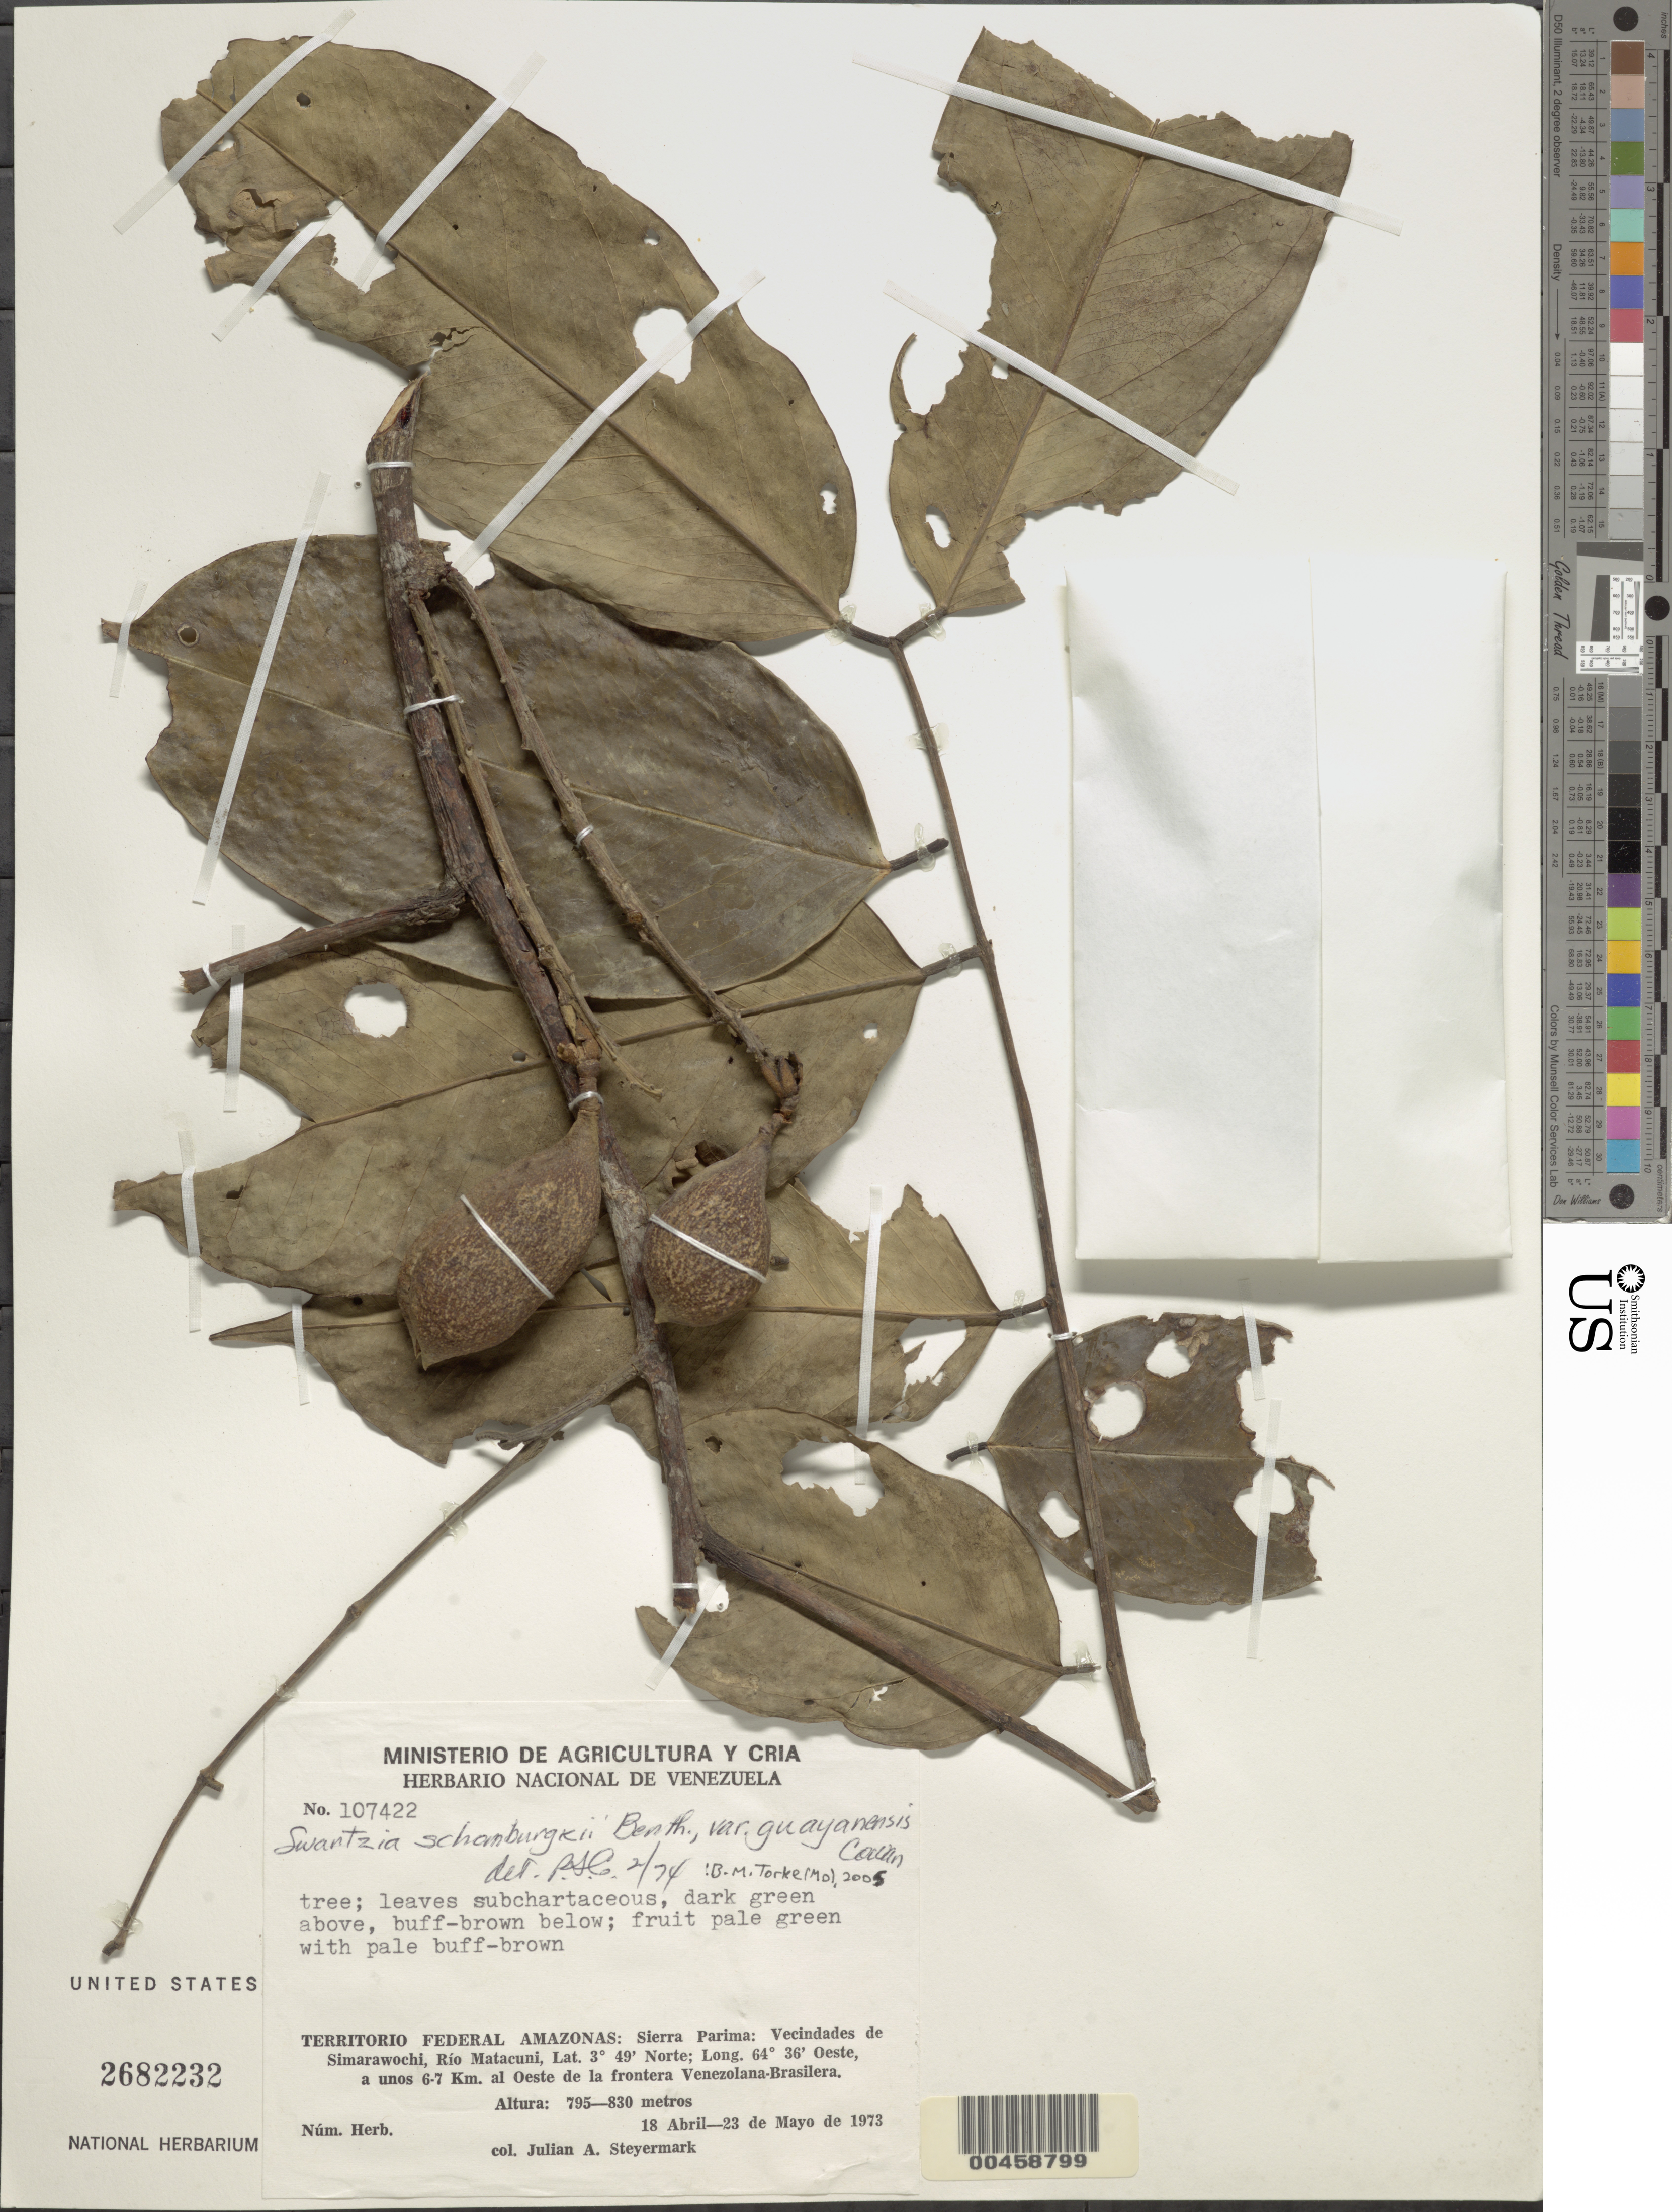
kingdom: Plantae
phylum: Tracheophyta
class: Magnoliopsida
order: Fabales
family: Fabaceae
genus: Swartzia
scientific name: Swartzia schomburgkii var. guayanensis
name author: R.S. Cowan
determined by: Cowan, R. S.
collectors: J. Steyermark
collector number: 107422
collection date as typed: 18 Apr 1973 to 23 May 1973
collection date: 1973-04-18/1973-05-23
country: Venezuela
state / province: Amazonas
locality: Sierra Parima; Vecindades de Simarawochi, Rio Matacuni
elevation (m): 795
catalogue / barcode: US 2682232